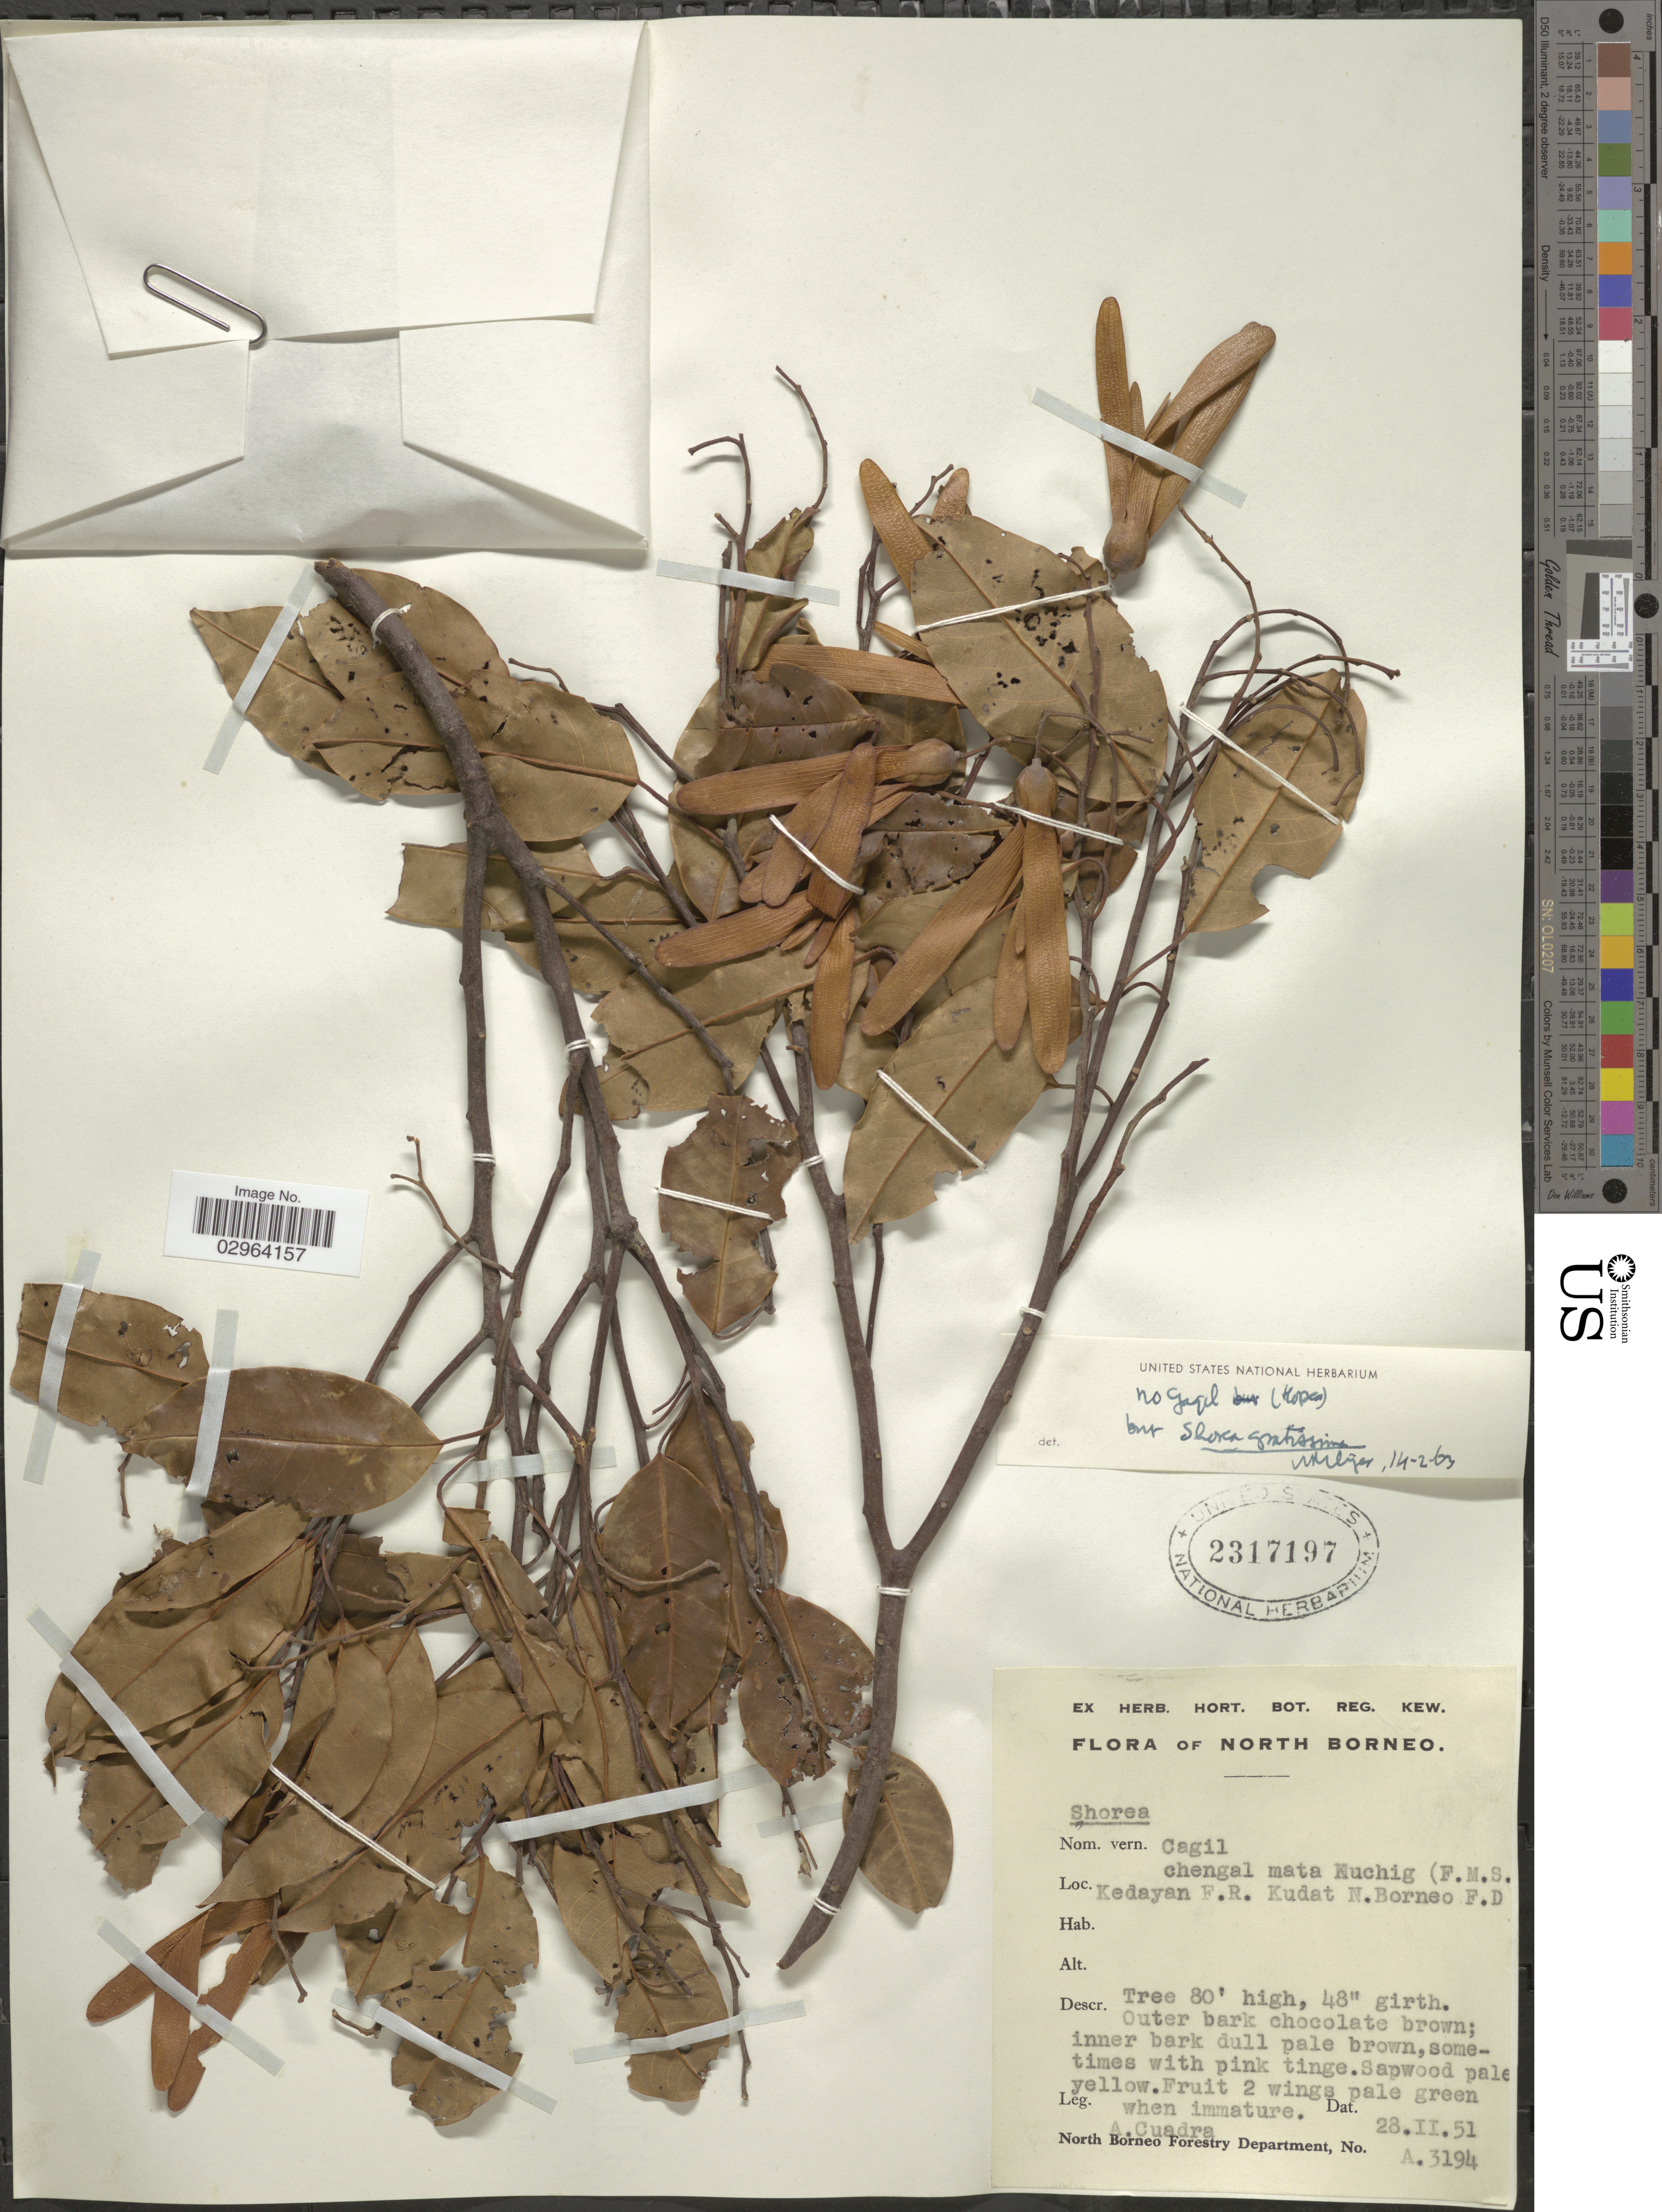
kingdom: Plantae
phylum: Tracheophyta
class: Magnoliopsida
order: Malvales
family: Dipterocarpaceae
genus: Anthoshorea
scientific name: Anthoshorea gratissima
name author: (Wall. ex Kurz) P.S. Ashton & J. Heck.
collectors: A. Cuadra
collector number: A 3194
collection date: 1951-02-28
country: Malaysia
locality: North Borneo. Kedayan F.R. Kudat N. Borneo F.D.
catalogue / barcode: US 2317197